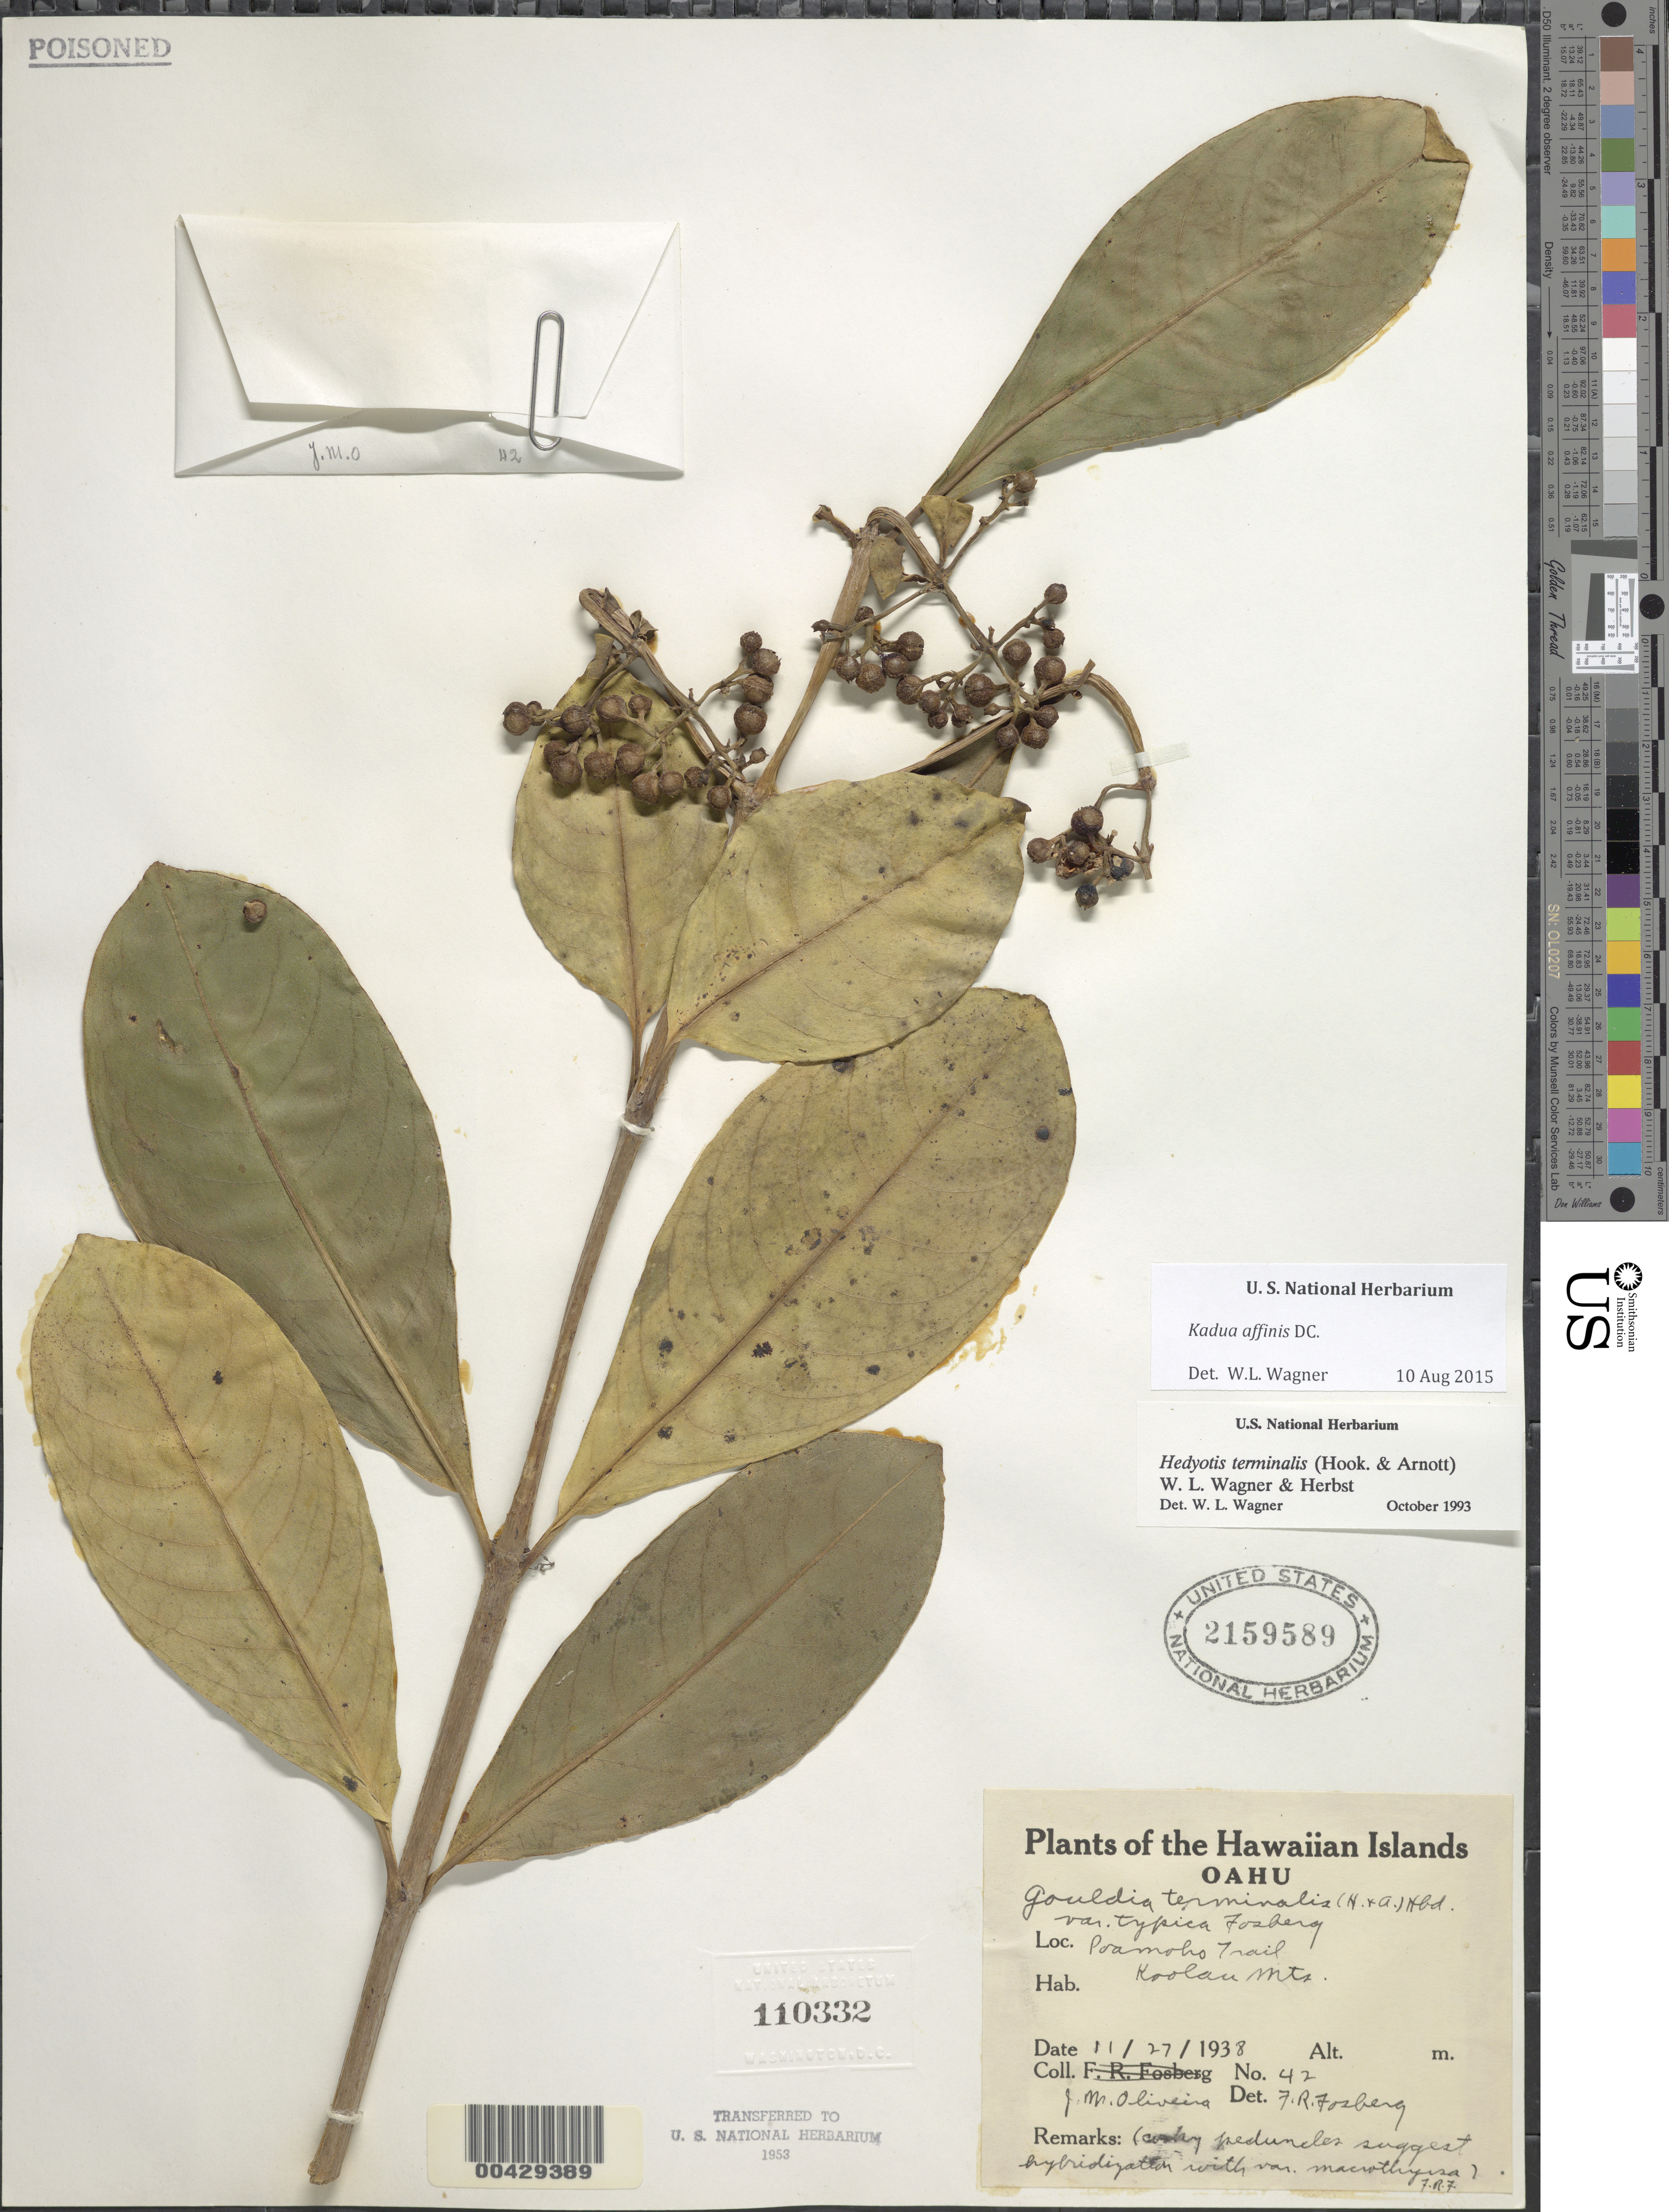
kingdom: Plantae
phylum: Tracheophyta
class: Magnoliopsida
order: Gentianales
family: Rubiaceae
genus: Kadua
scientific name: Kadua affinis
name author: DC.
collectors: J. Oliveira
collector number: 42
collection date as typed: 27 Nov 1938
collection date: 1938-11-27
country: United States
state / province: Hawaii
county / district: Honolulu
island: Oahu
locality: Poamoho Trail, Koolau Mts.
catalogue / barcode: US 2159589